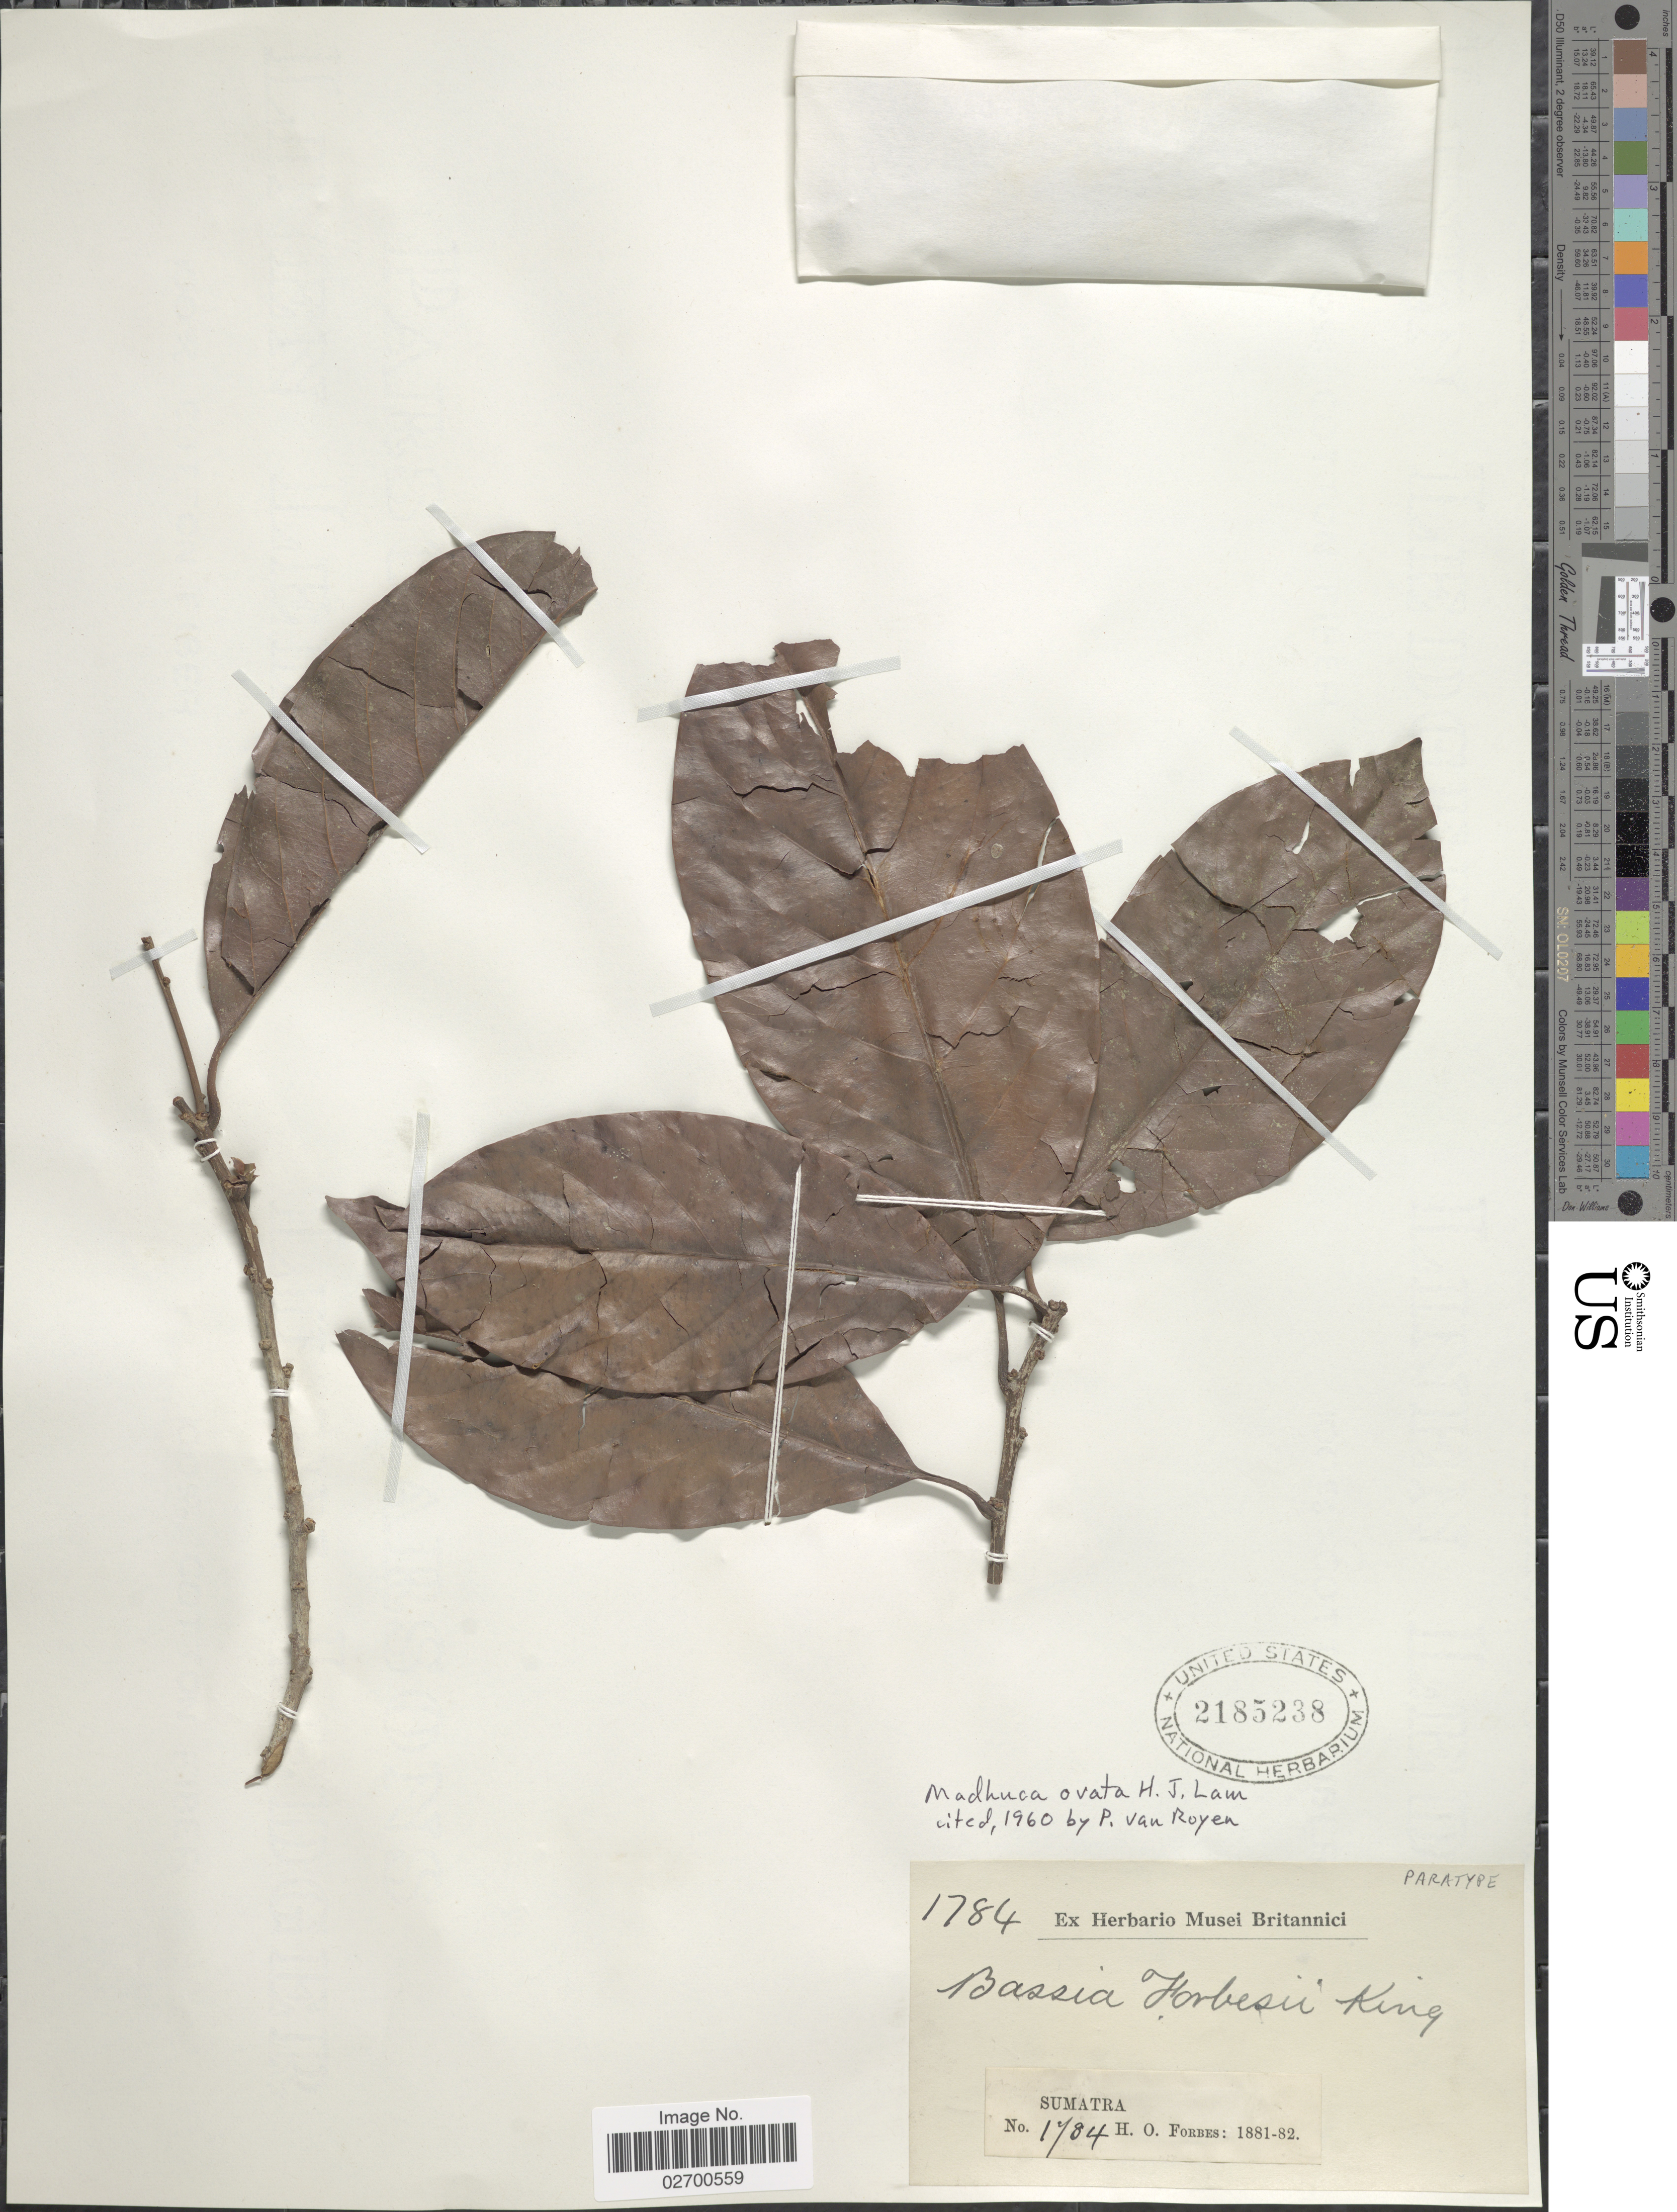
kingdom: Plantae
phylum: Tracheophyta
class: Magnoliopsida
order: Ericales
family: Sapotaceae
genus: Madhuca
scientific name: Madhuca ovata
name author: H.J. Lam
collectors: H. O. Forbes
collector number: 1784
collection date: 1881/1882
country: Indonesia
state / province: Sumatra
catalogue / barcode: US 2185238